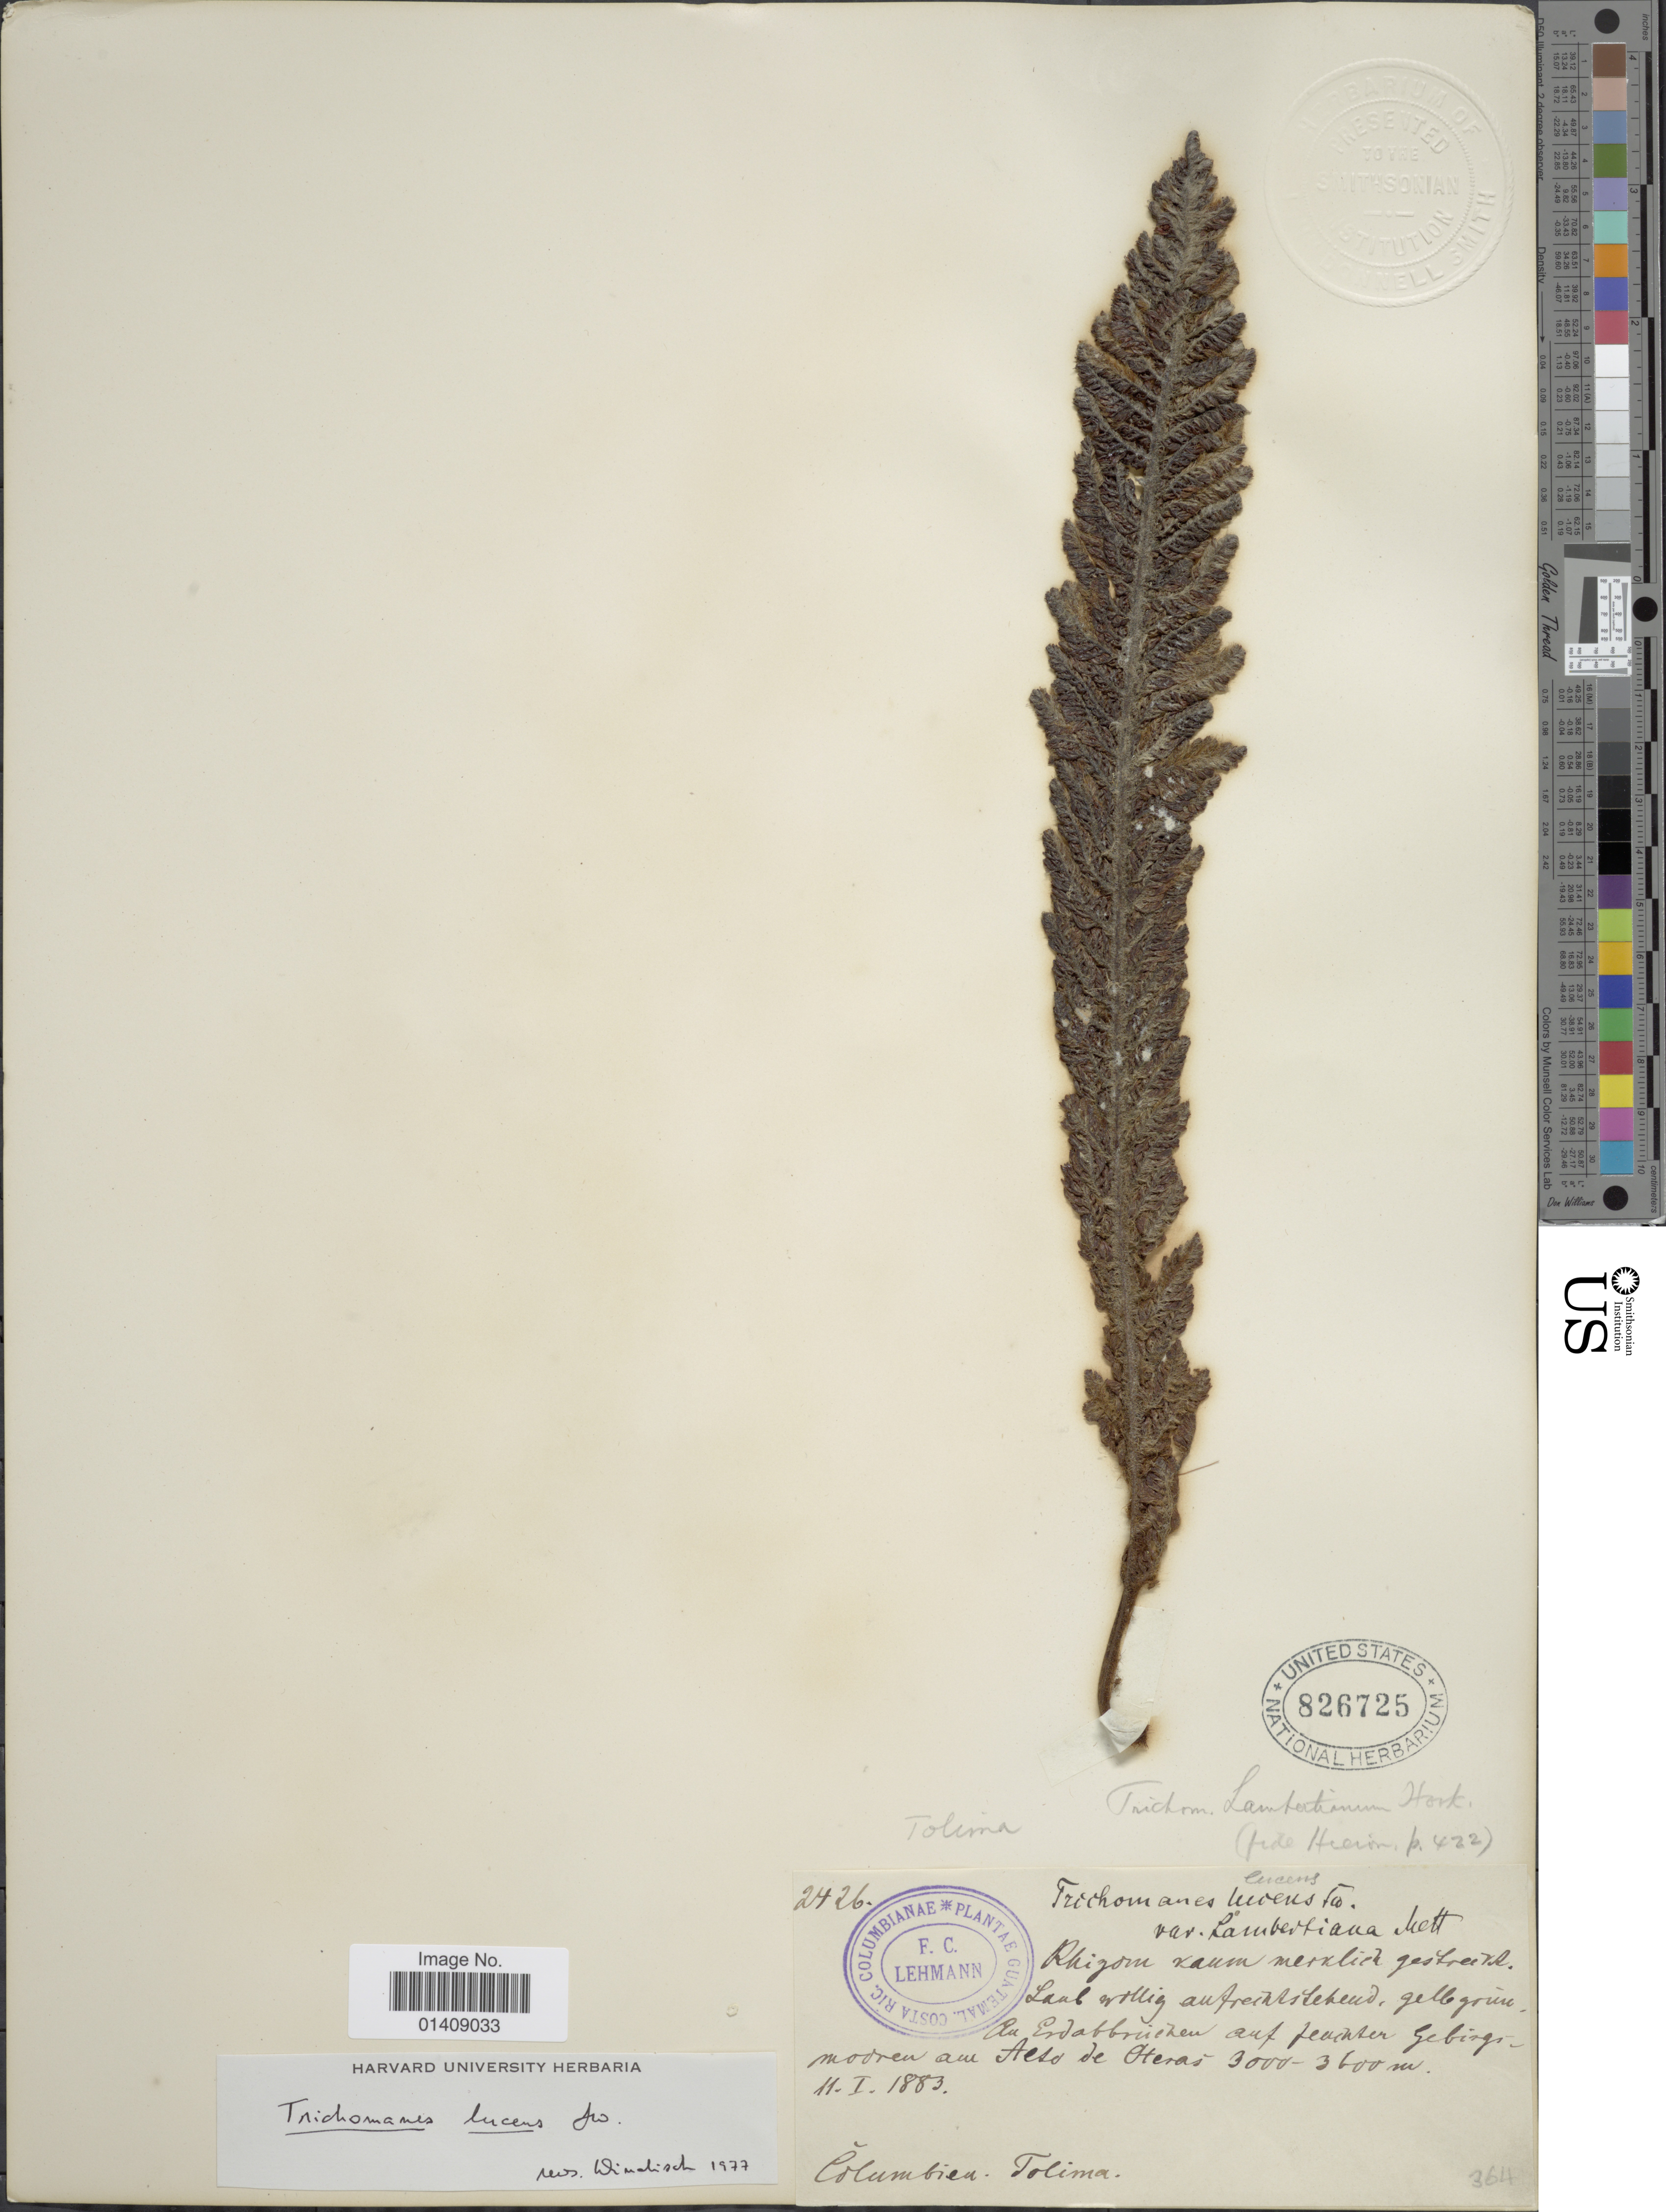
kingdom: Plantae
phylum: Tracheophyta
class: Polypodiopsida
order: Hymenophyllales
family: Hymenophyllaceae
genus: Trichomanes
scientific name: Trichomanes lucens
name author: Sw.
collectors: F. C. Lehmann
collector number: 2426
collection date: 1883-01-11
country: Colombia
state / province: Tolima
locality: Am Alto de Oteras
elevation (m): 3000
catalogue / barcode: US 826725